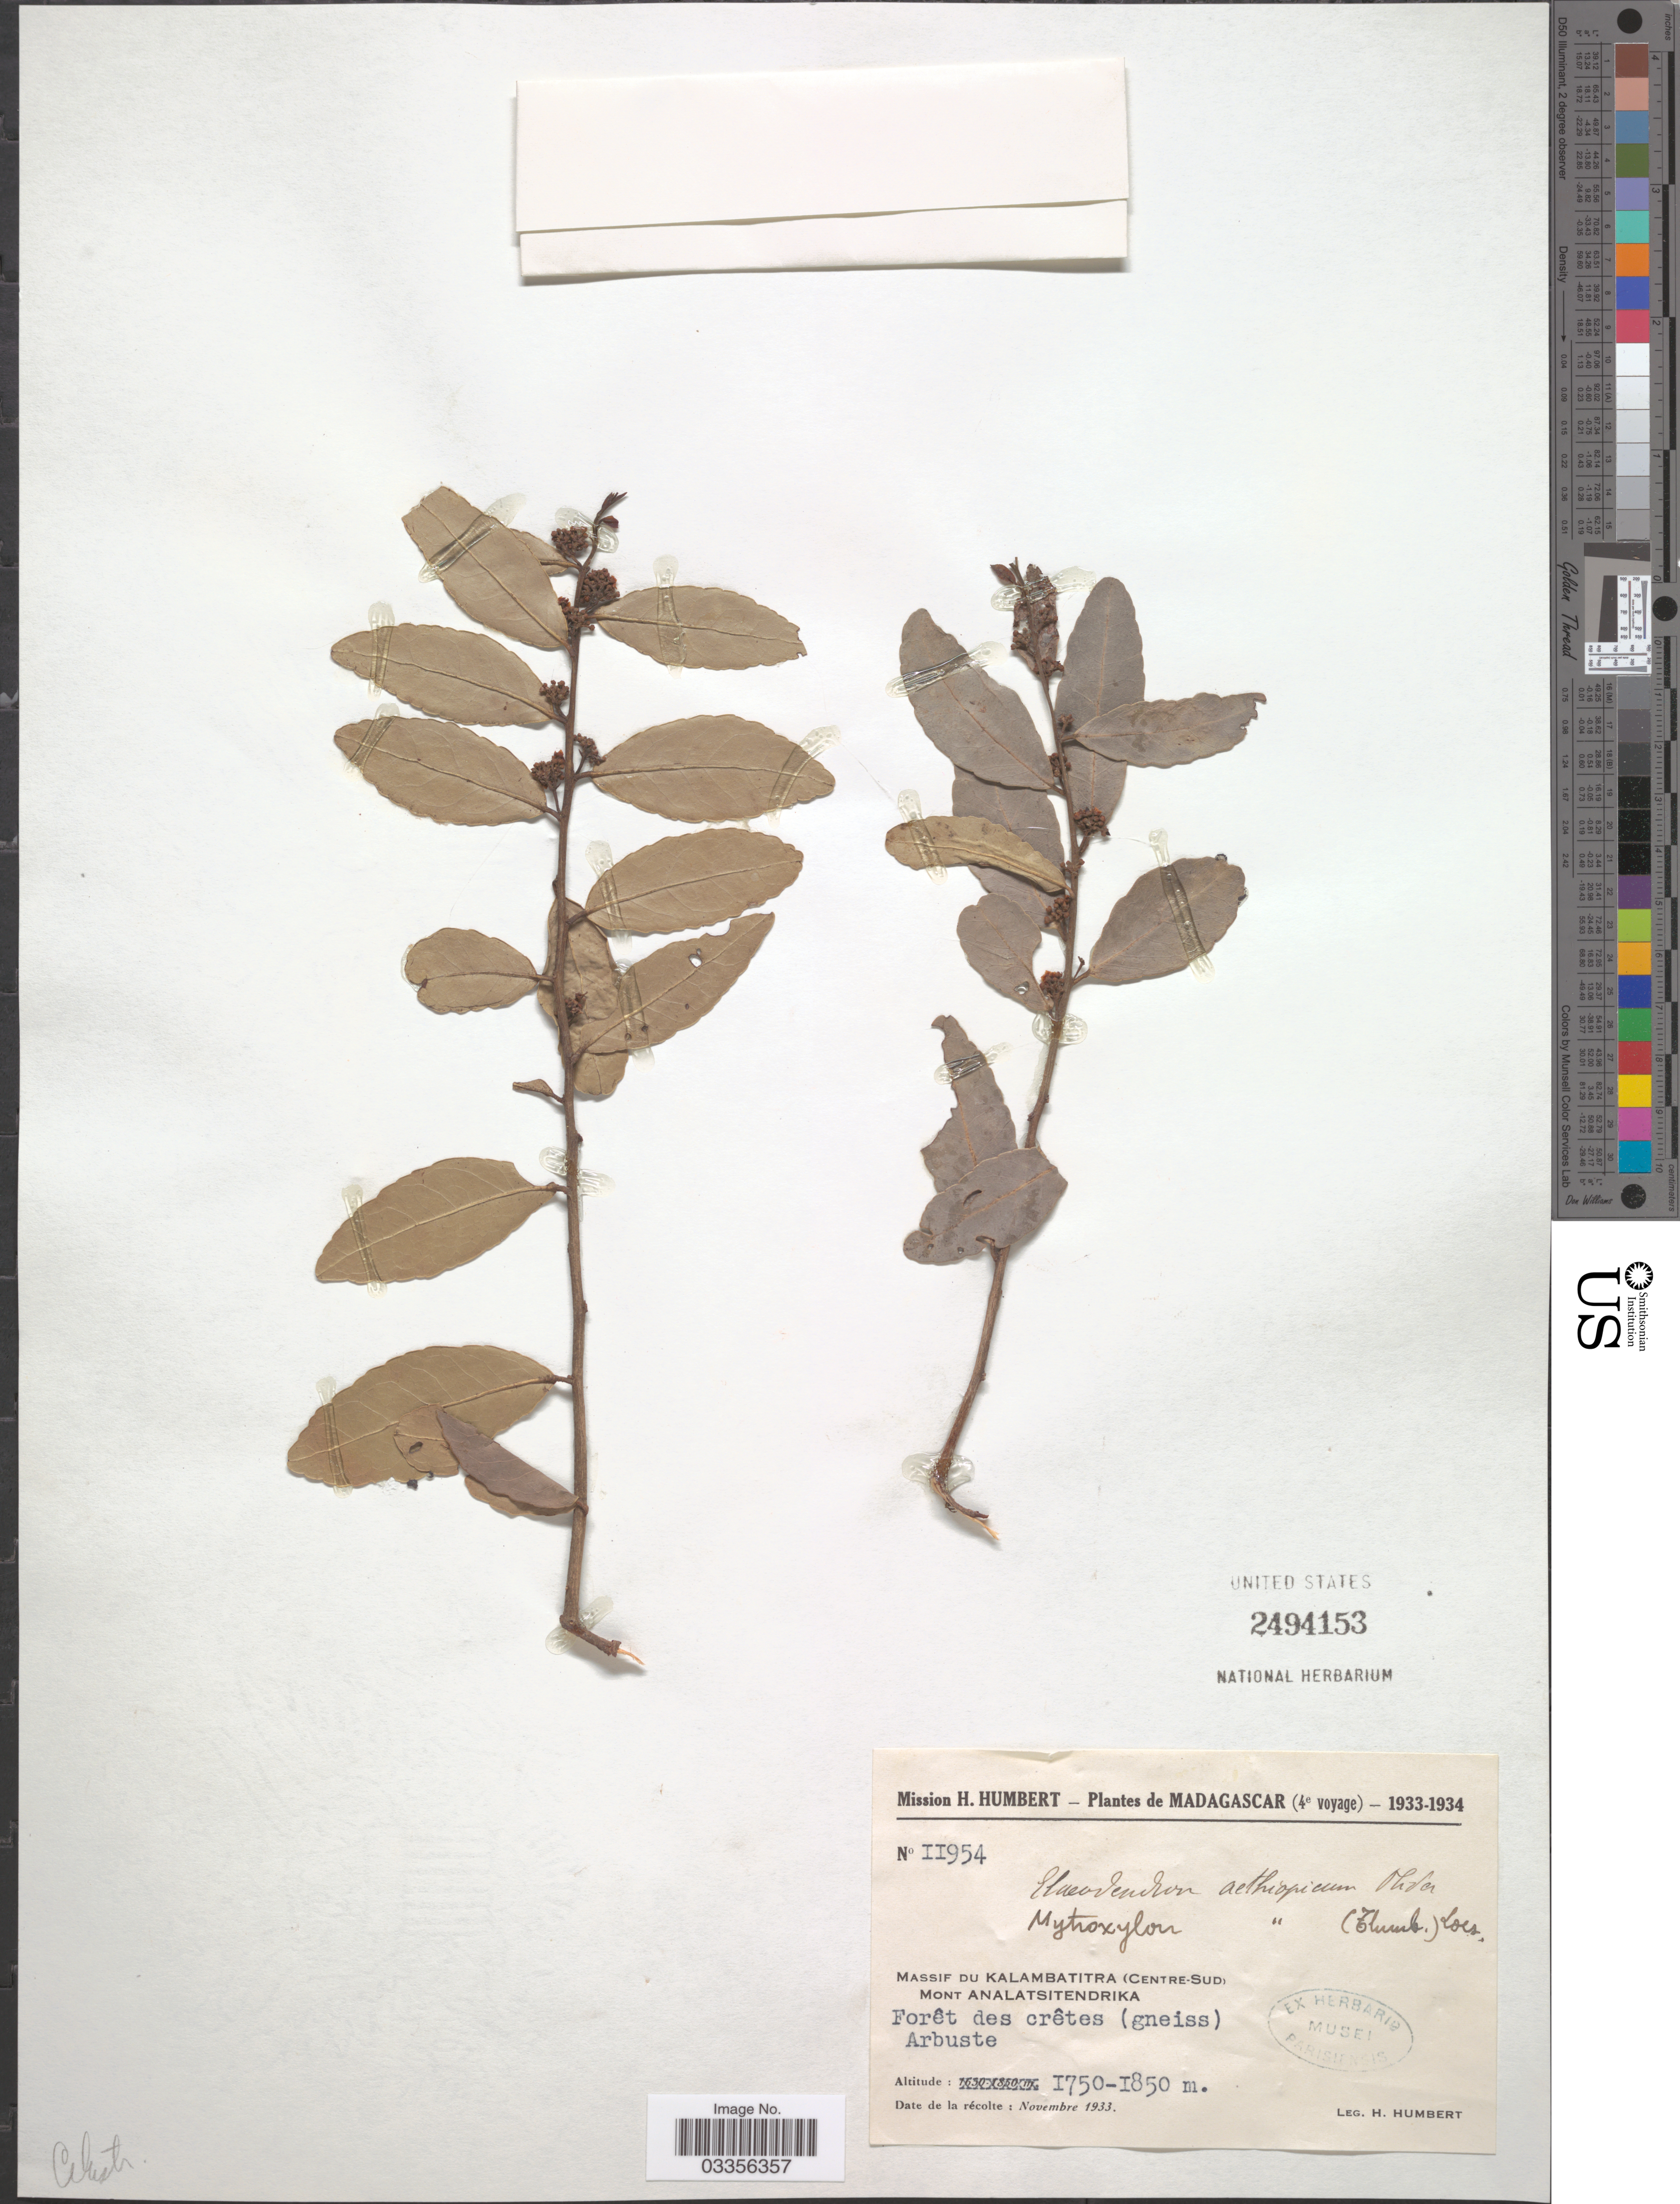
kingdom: Plantae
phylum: Tracheophyta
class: Magnoliopsida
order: Celastrales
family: Celastraceae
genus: Mystroxylon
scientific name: Mystroxylon aethiopicum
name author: (Thunb.) Loes.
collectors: H. Humbert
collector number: II954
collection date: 1933-11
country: Madagascar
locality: Massif Du Kalambatitra (Centre-Sud). Mont Analatsitendrika.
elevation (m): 1750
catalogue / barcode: US 2494153